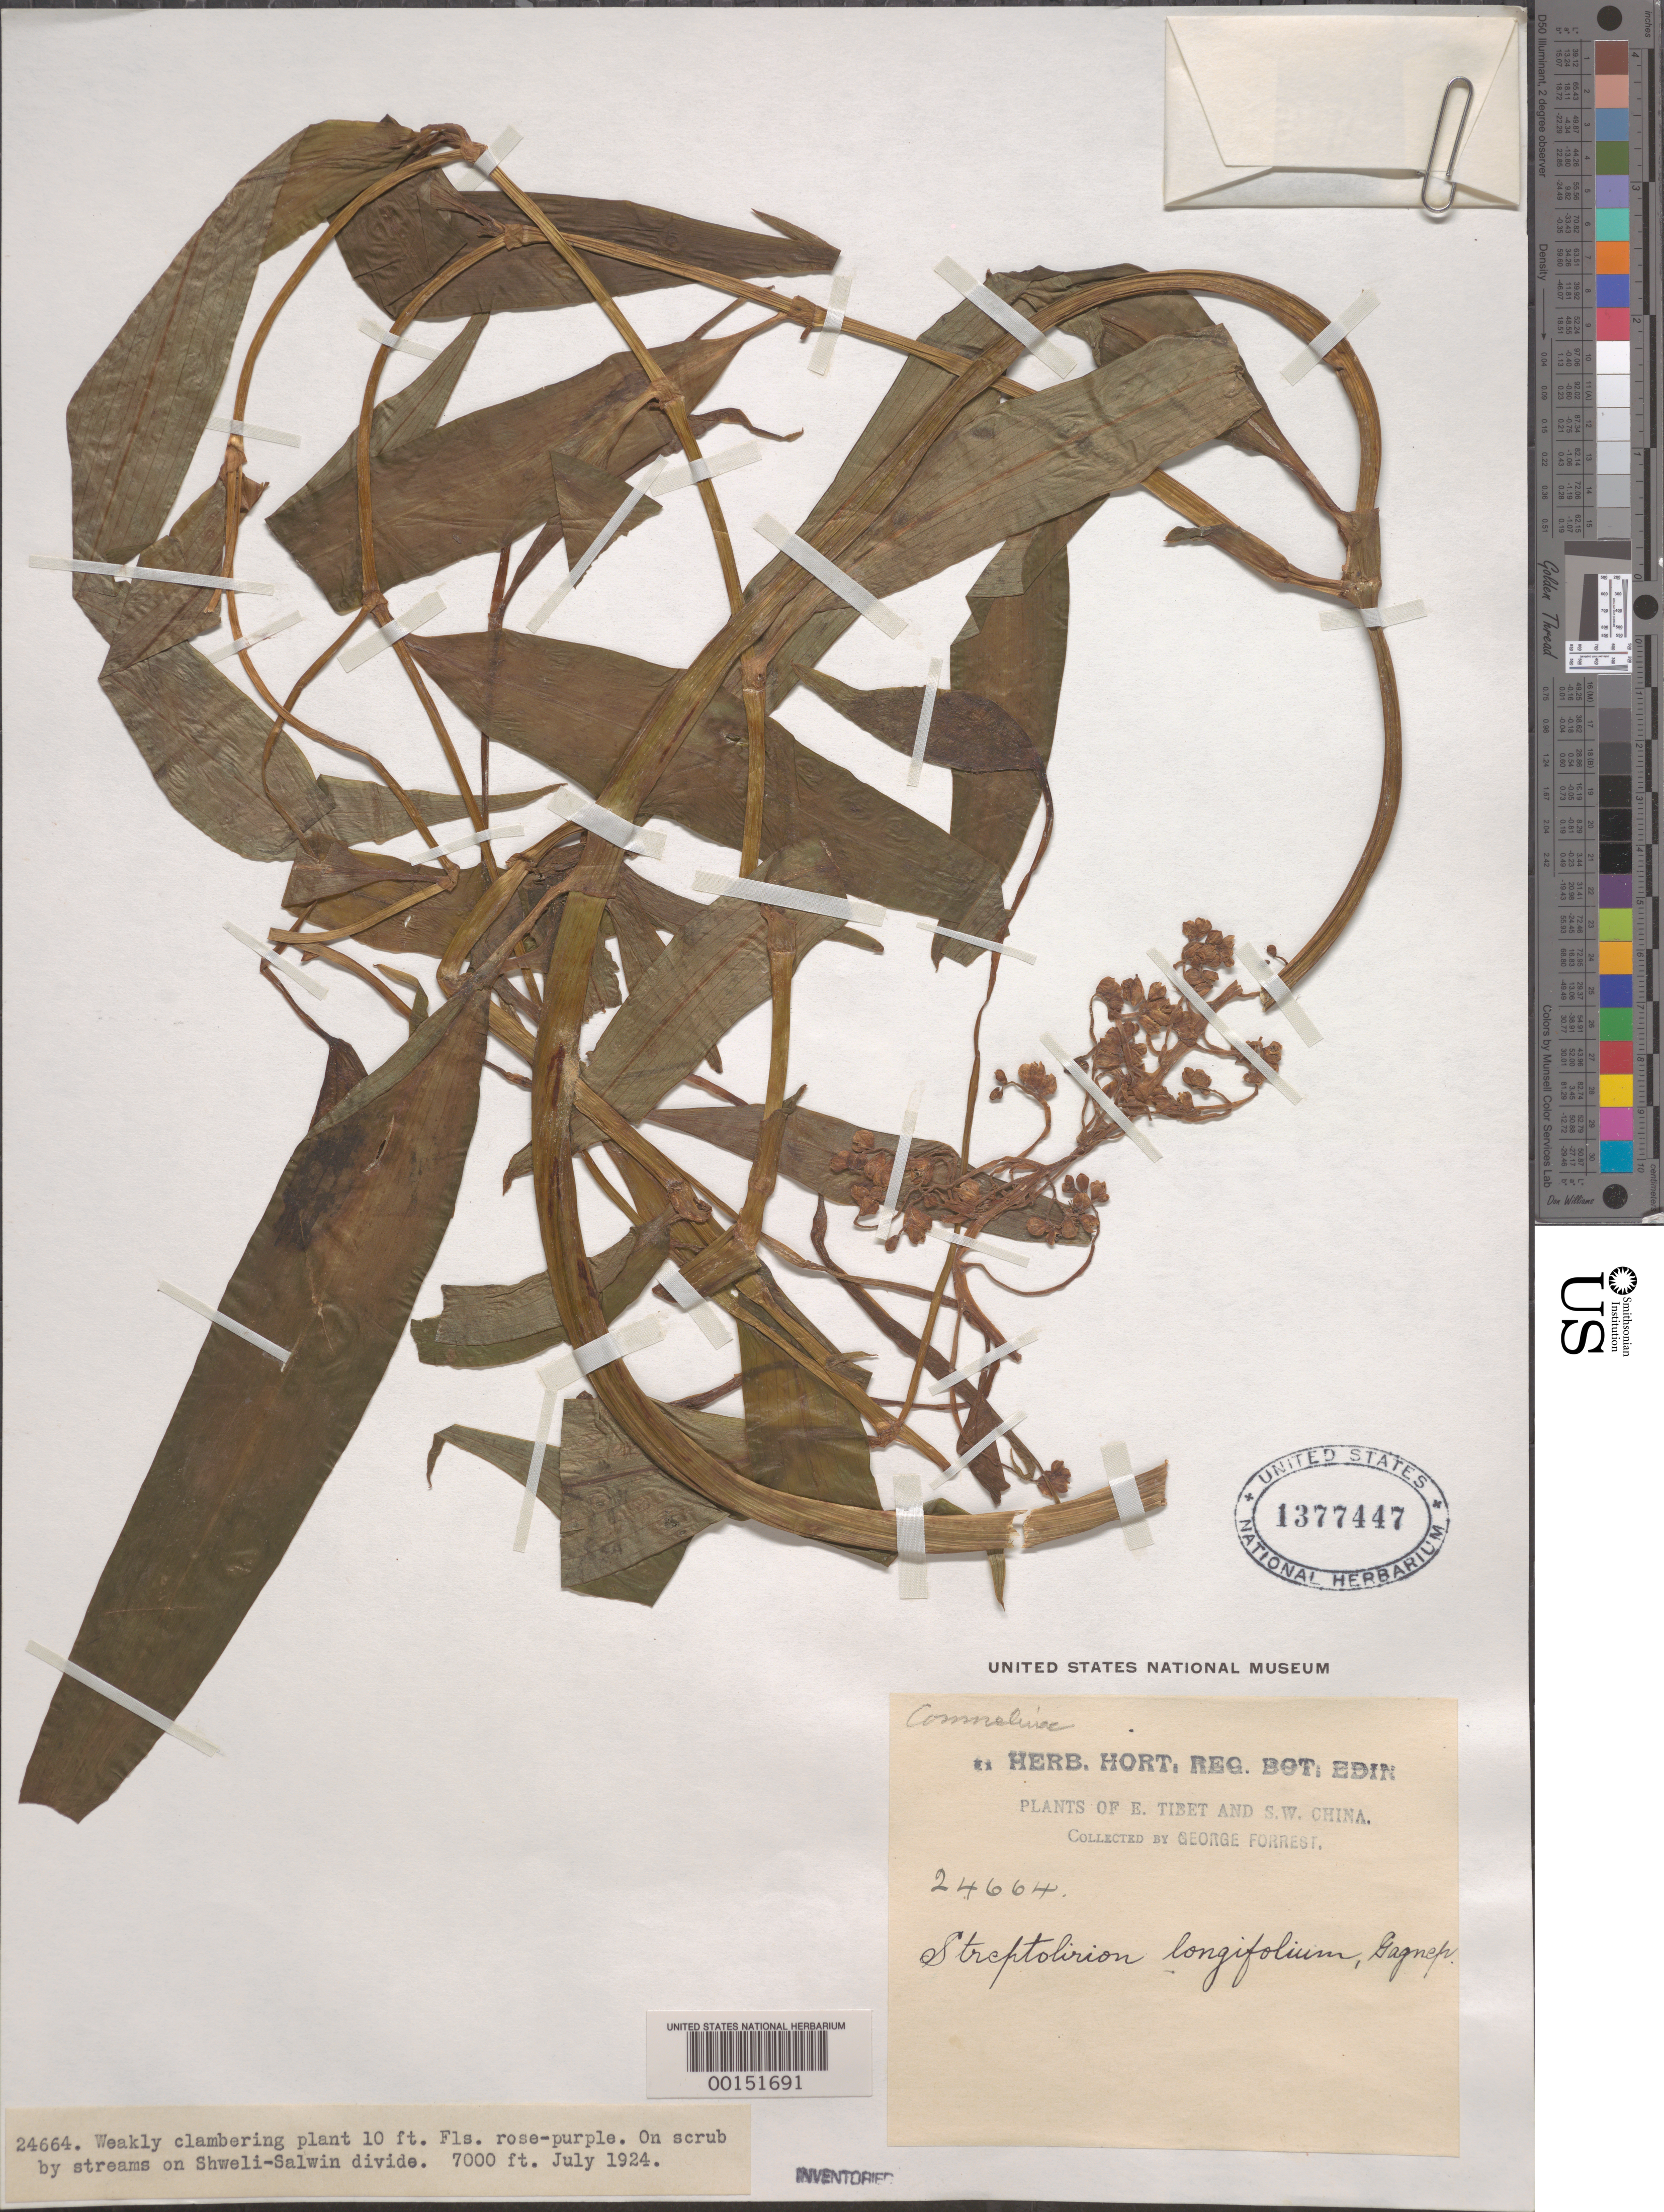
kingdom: Plantae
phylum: Tracheophyta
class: Liliopsida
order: Commelinales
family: Commelinaceae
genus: Spatholirion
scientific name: Spatholirion longifolium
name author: (Gagnep.) Dunn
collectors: G. Forrest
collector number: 24664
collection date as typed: Jul 1924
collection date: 1924-07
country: China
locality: Shweli-salwin divide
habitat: Scrub area near stream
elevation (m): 2135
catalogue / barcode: US 1377447